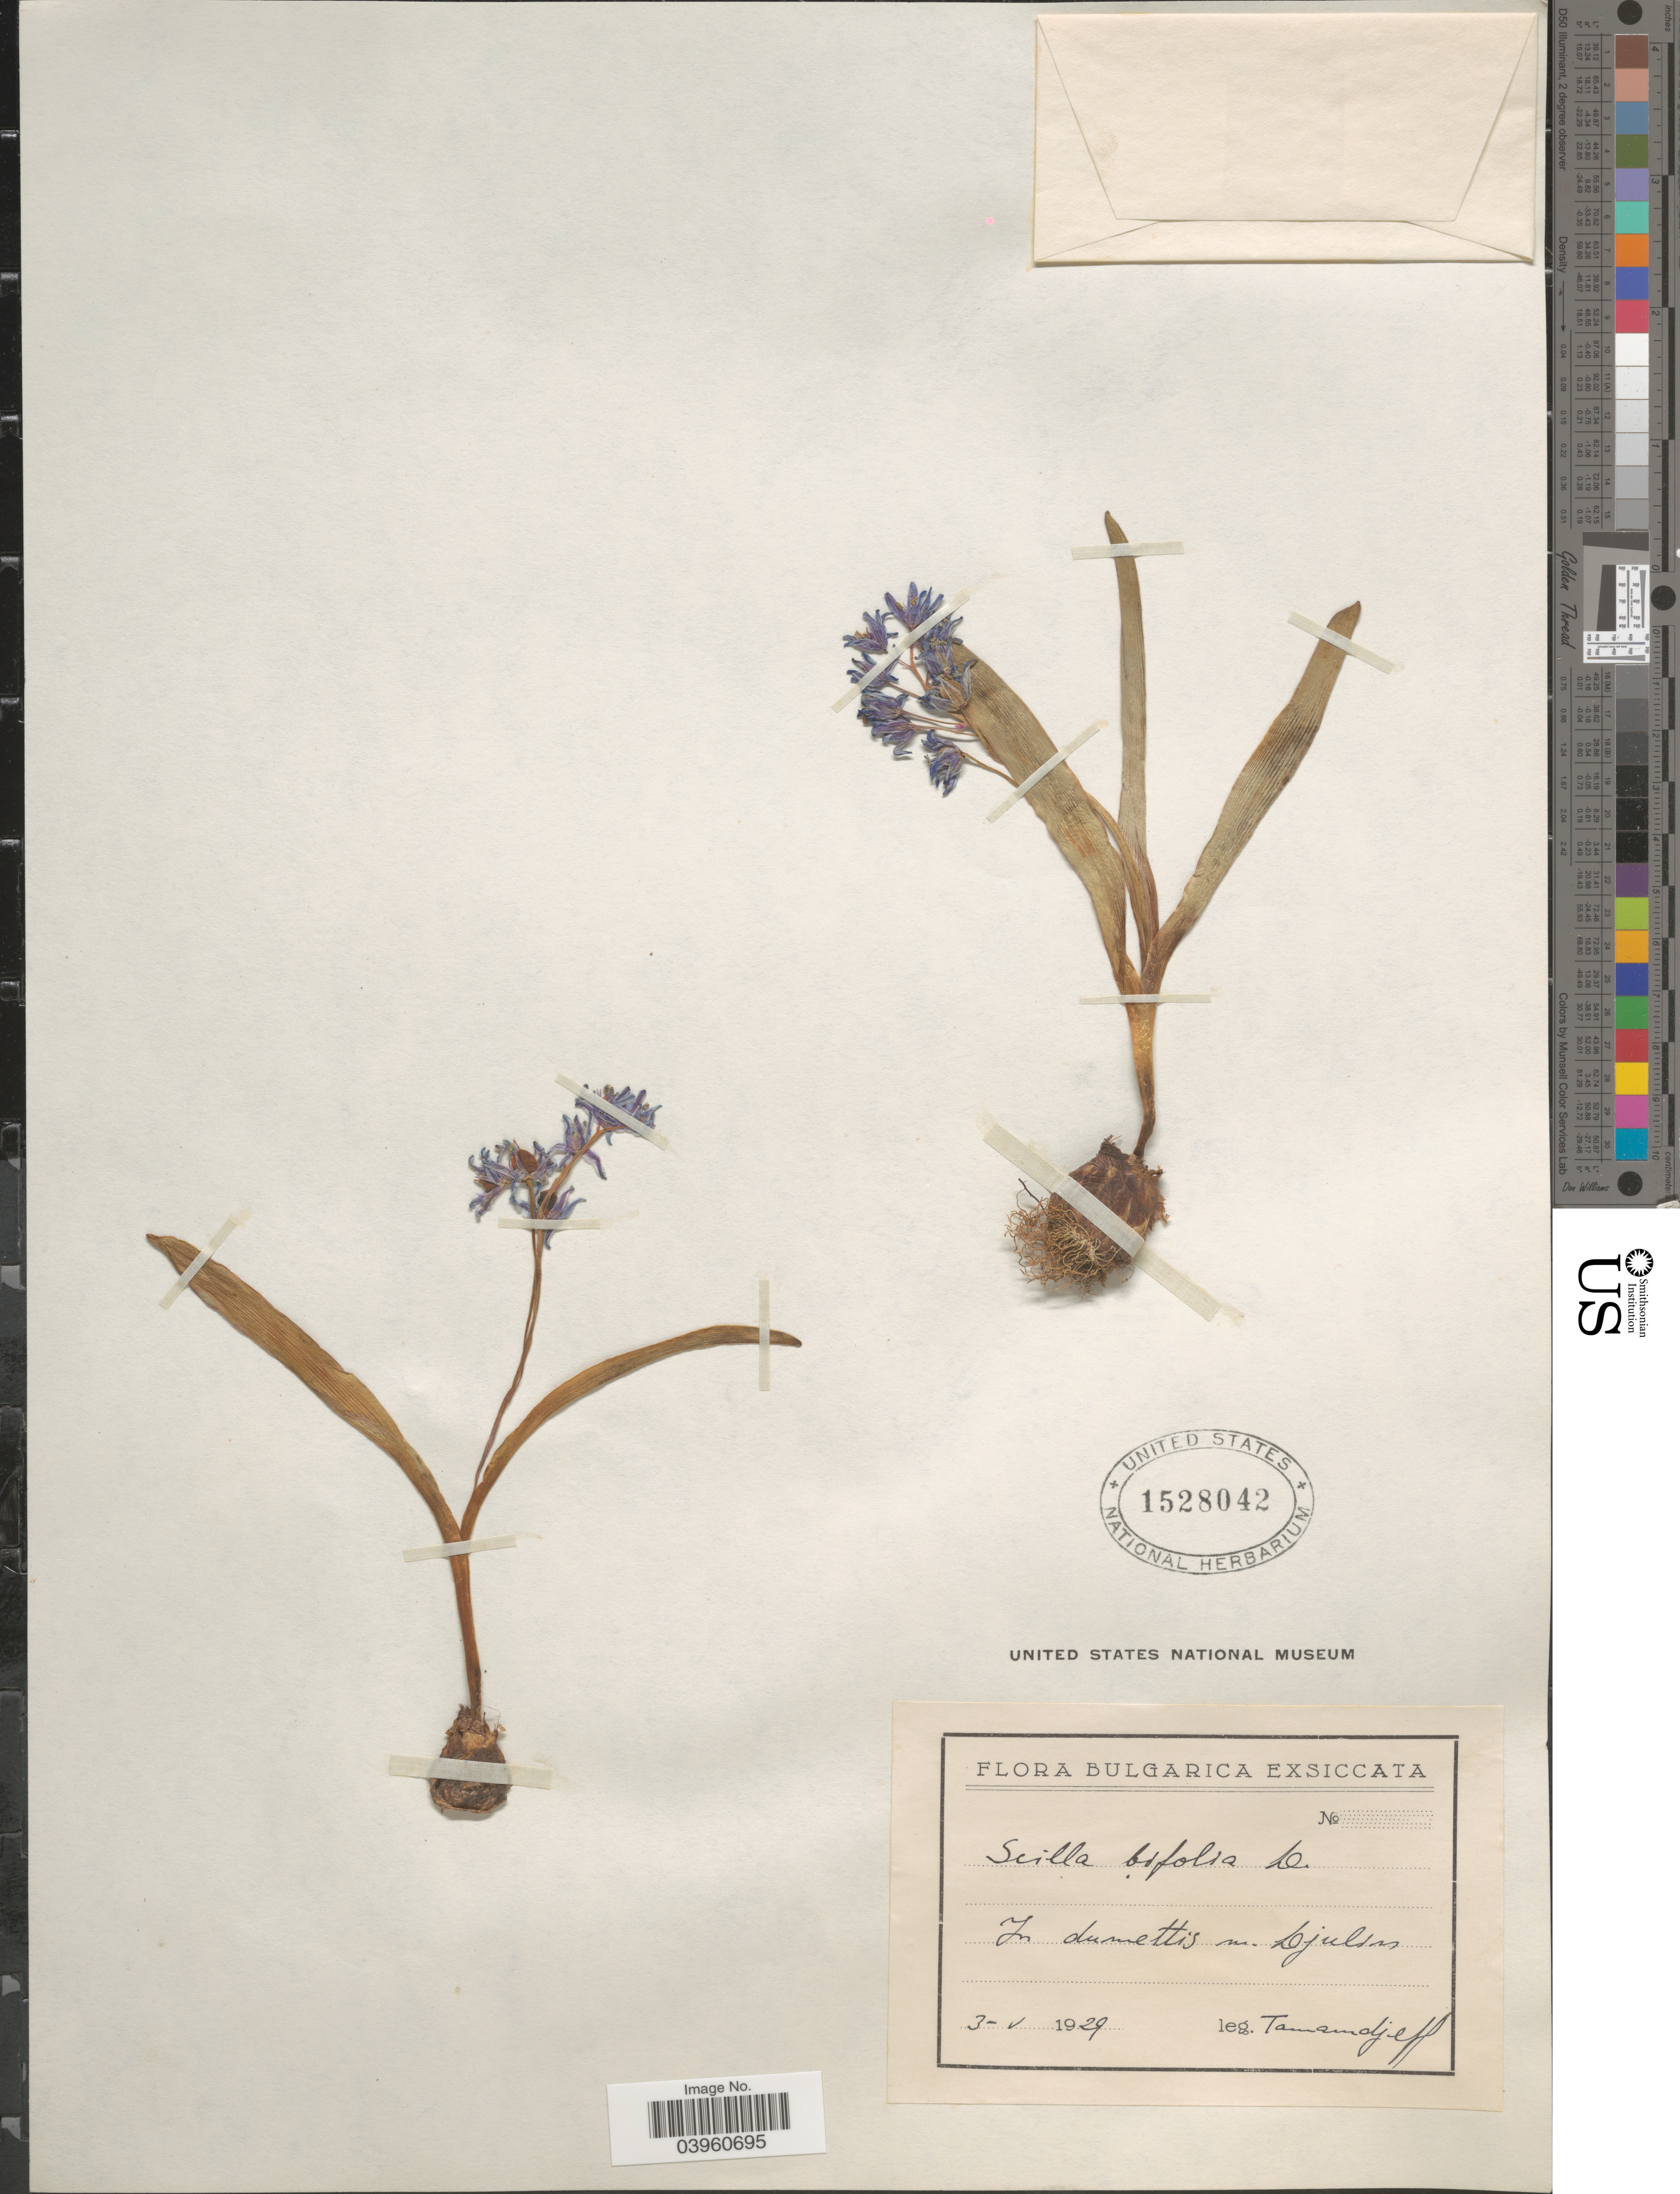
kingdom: Plantae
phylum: Tracheophyta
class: Liliopsida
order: Asparagales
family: Asparagaceae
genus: Scilla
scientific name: Scilla bifolia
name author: L.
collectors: -. Tamandjeff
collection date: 1929-05-03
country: Bulgaria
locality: Bulgarica. In dumettis m. Djulen [interpreted].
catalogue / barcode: US 1528042